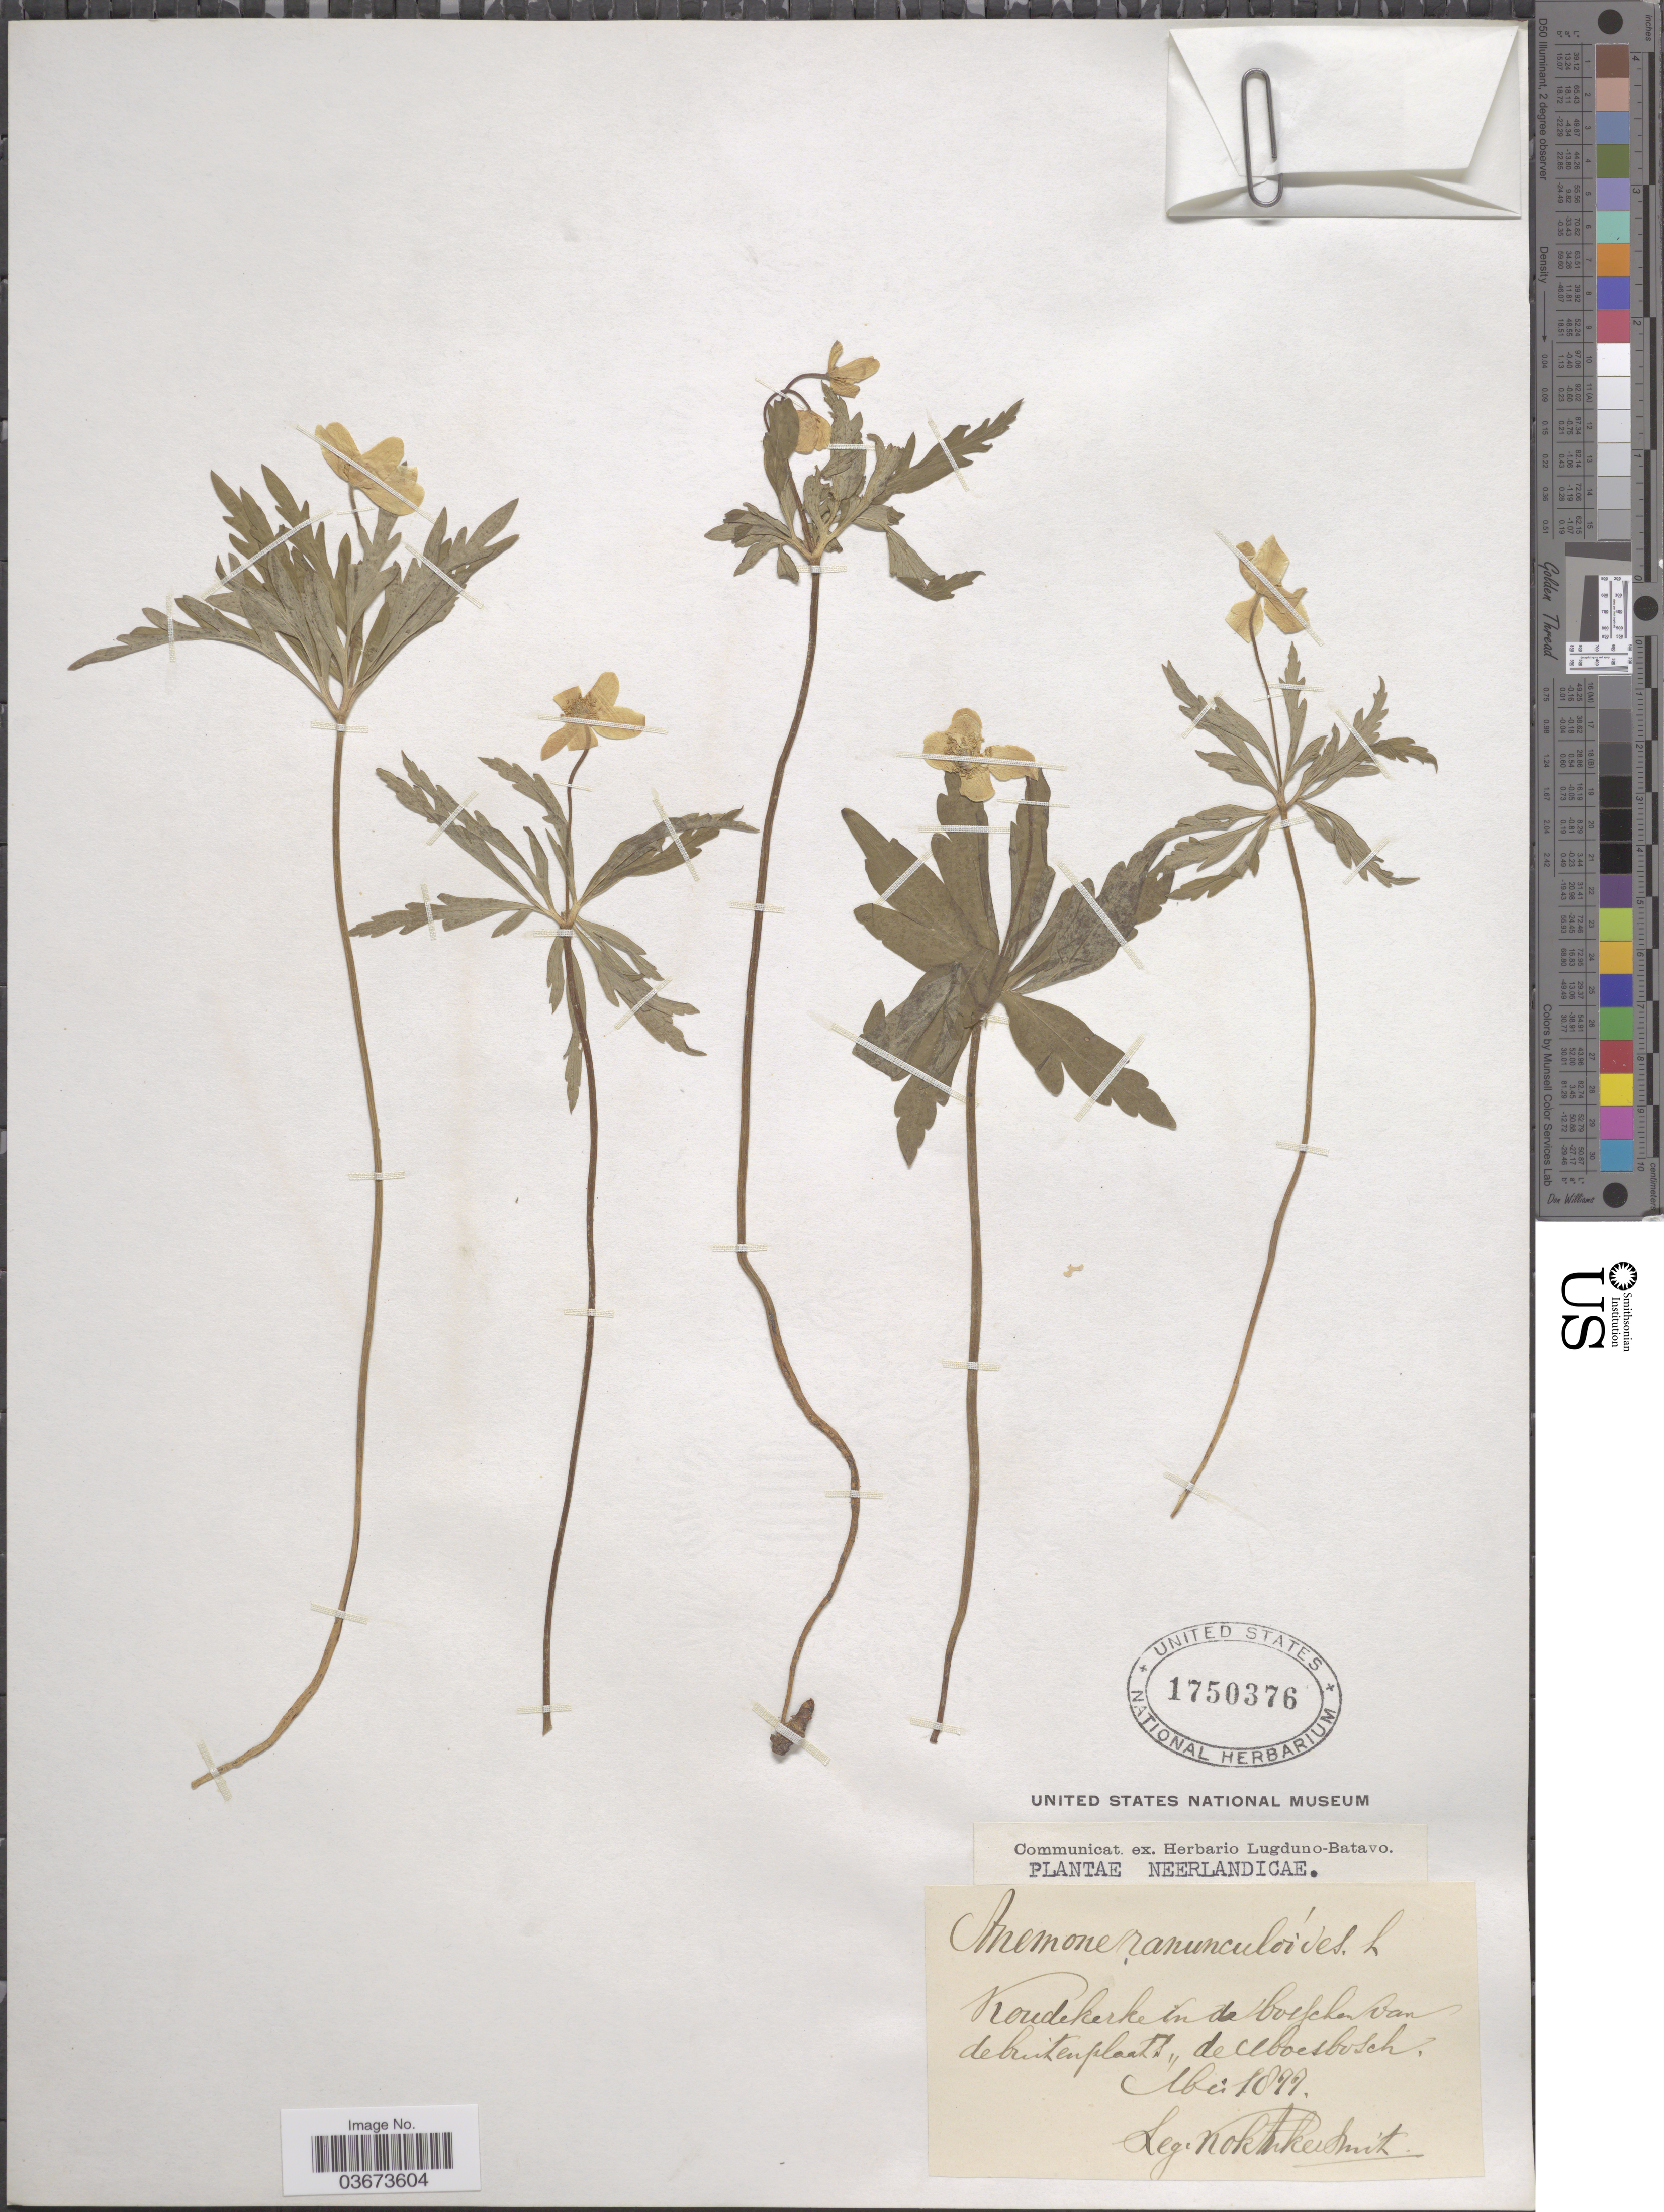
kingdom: Plantae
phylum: Tracheophyta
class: Magnoliopsida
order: Ranunculales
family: Ranunculaceae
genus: Anemone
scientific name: Anemone ranunculoides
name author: L.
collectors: Nokhikersmit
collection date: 1877-05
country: Netherlands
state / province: Zeeland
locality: Neerlandicae. Koudekerke in de boschen van de buitenplaats de Moesbosch.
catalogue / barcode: US 1750376